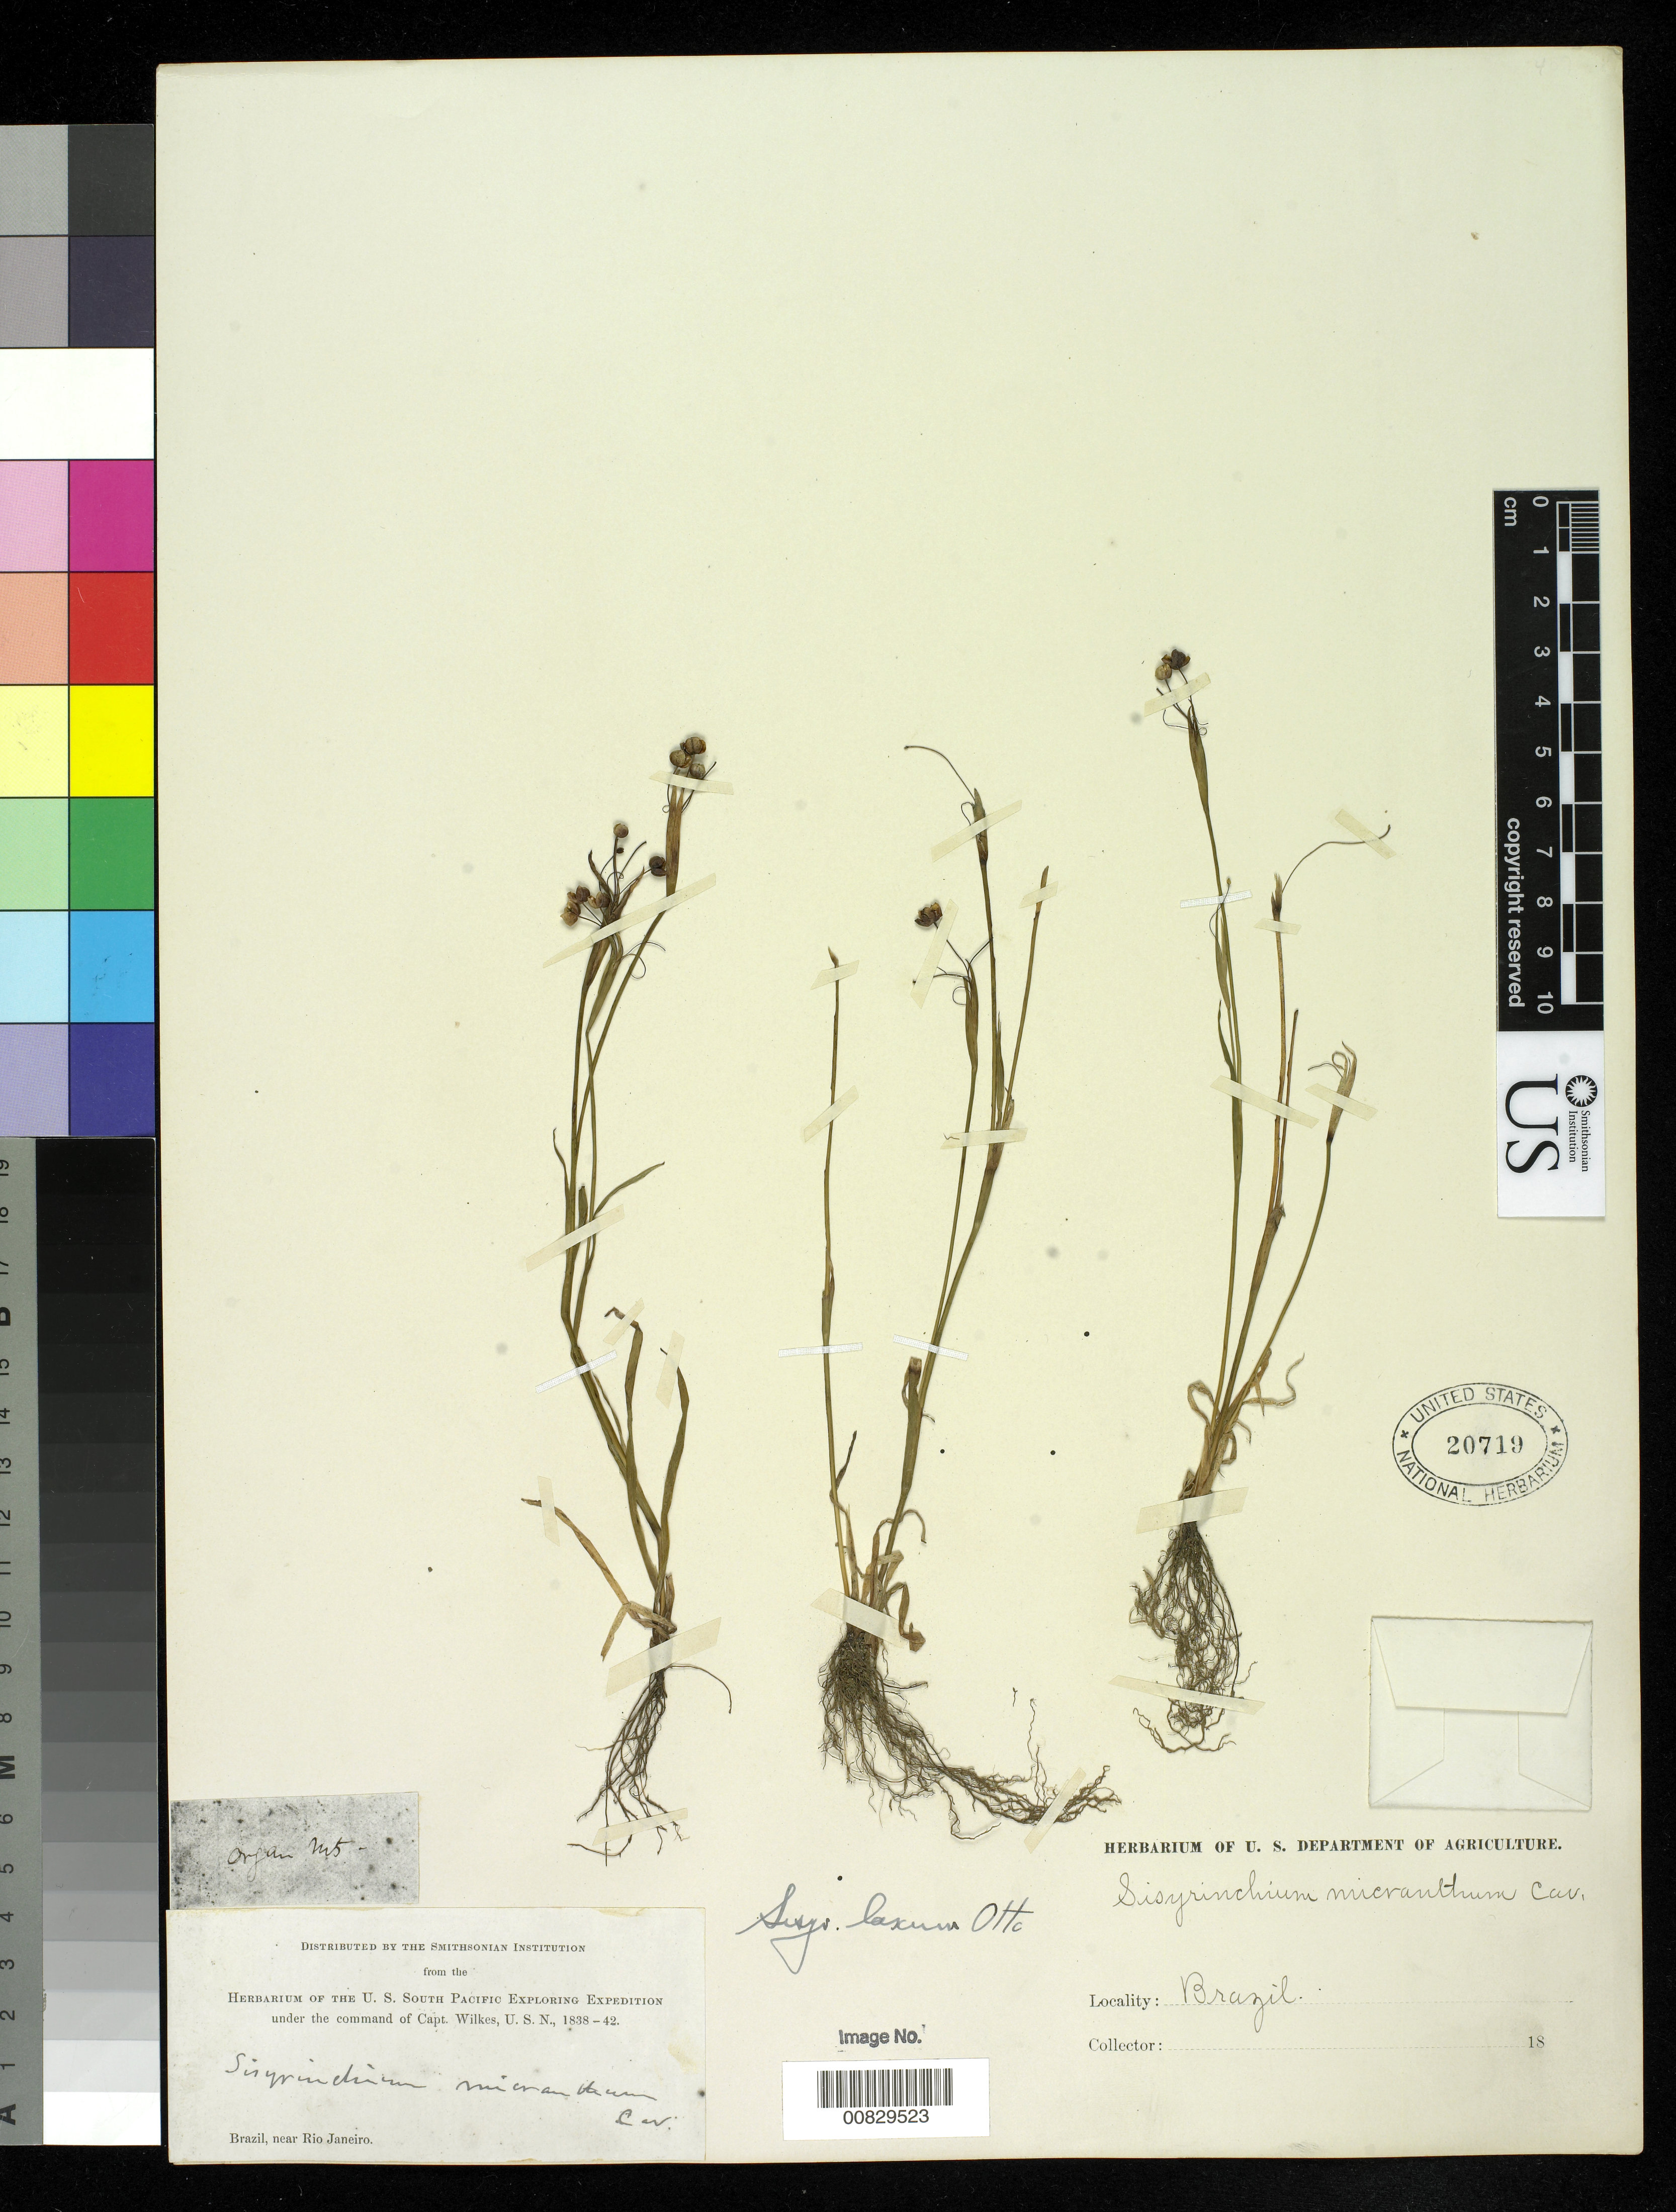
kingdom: Plantae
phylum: Tracheophyta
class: Liliopsida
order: Asparagales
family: Iridaceae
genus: Sisyrinchium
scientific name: Sisyrinchium laxum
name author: Otto ex Sims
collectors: Wilkes Explor. Exped.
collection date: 1838/1842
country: Brazil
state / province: Rio de Janeiro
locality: near Rio Janeiro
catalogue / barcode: US 20719